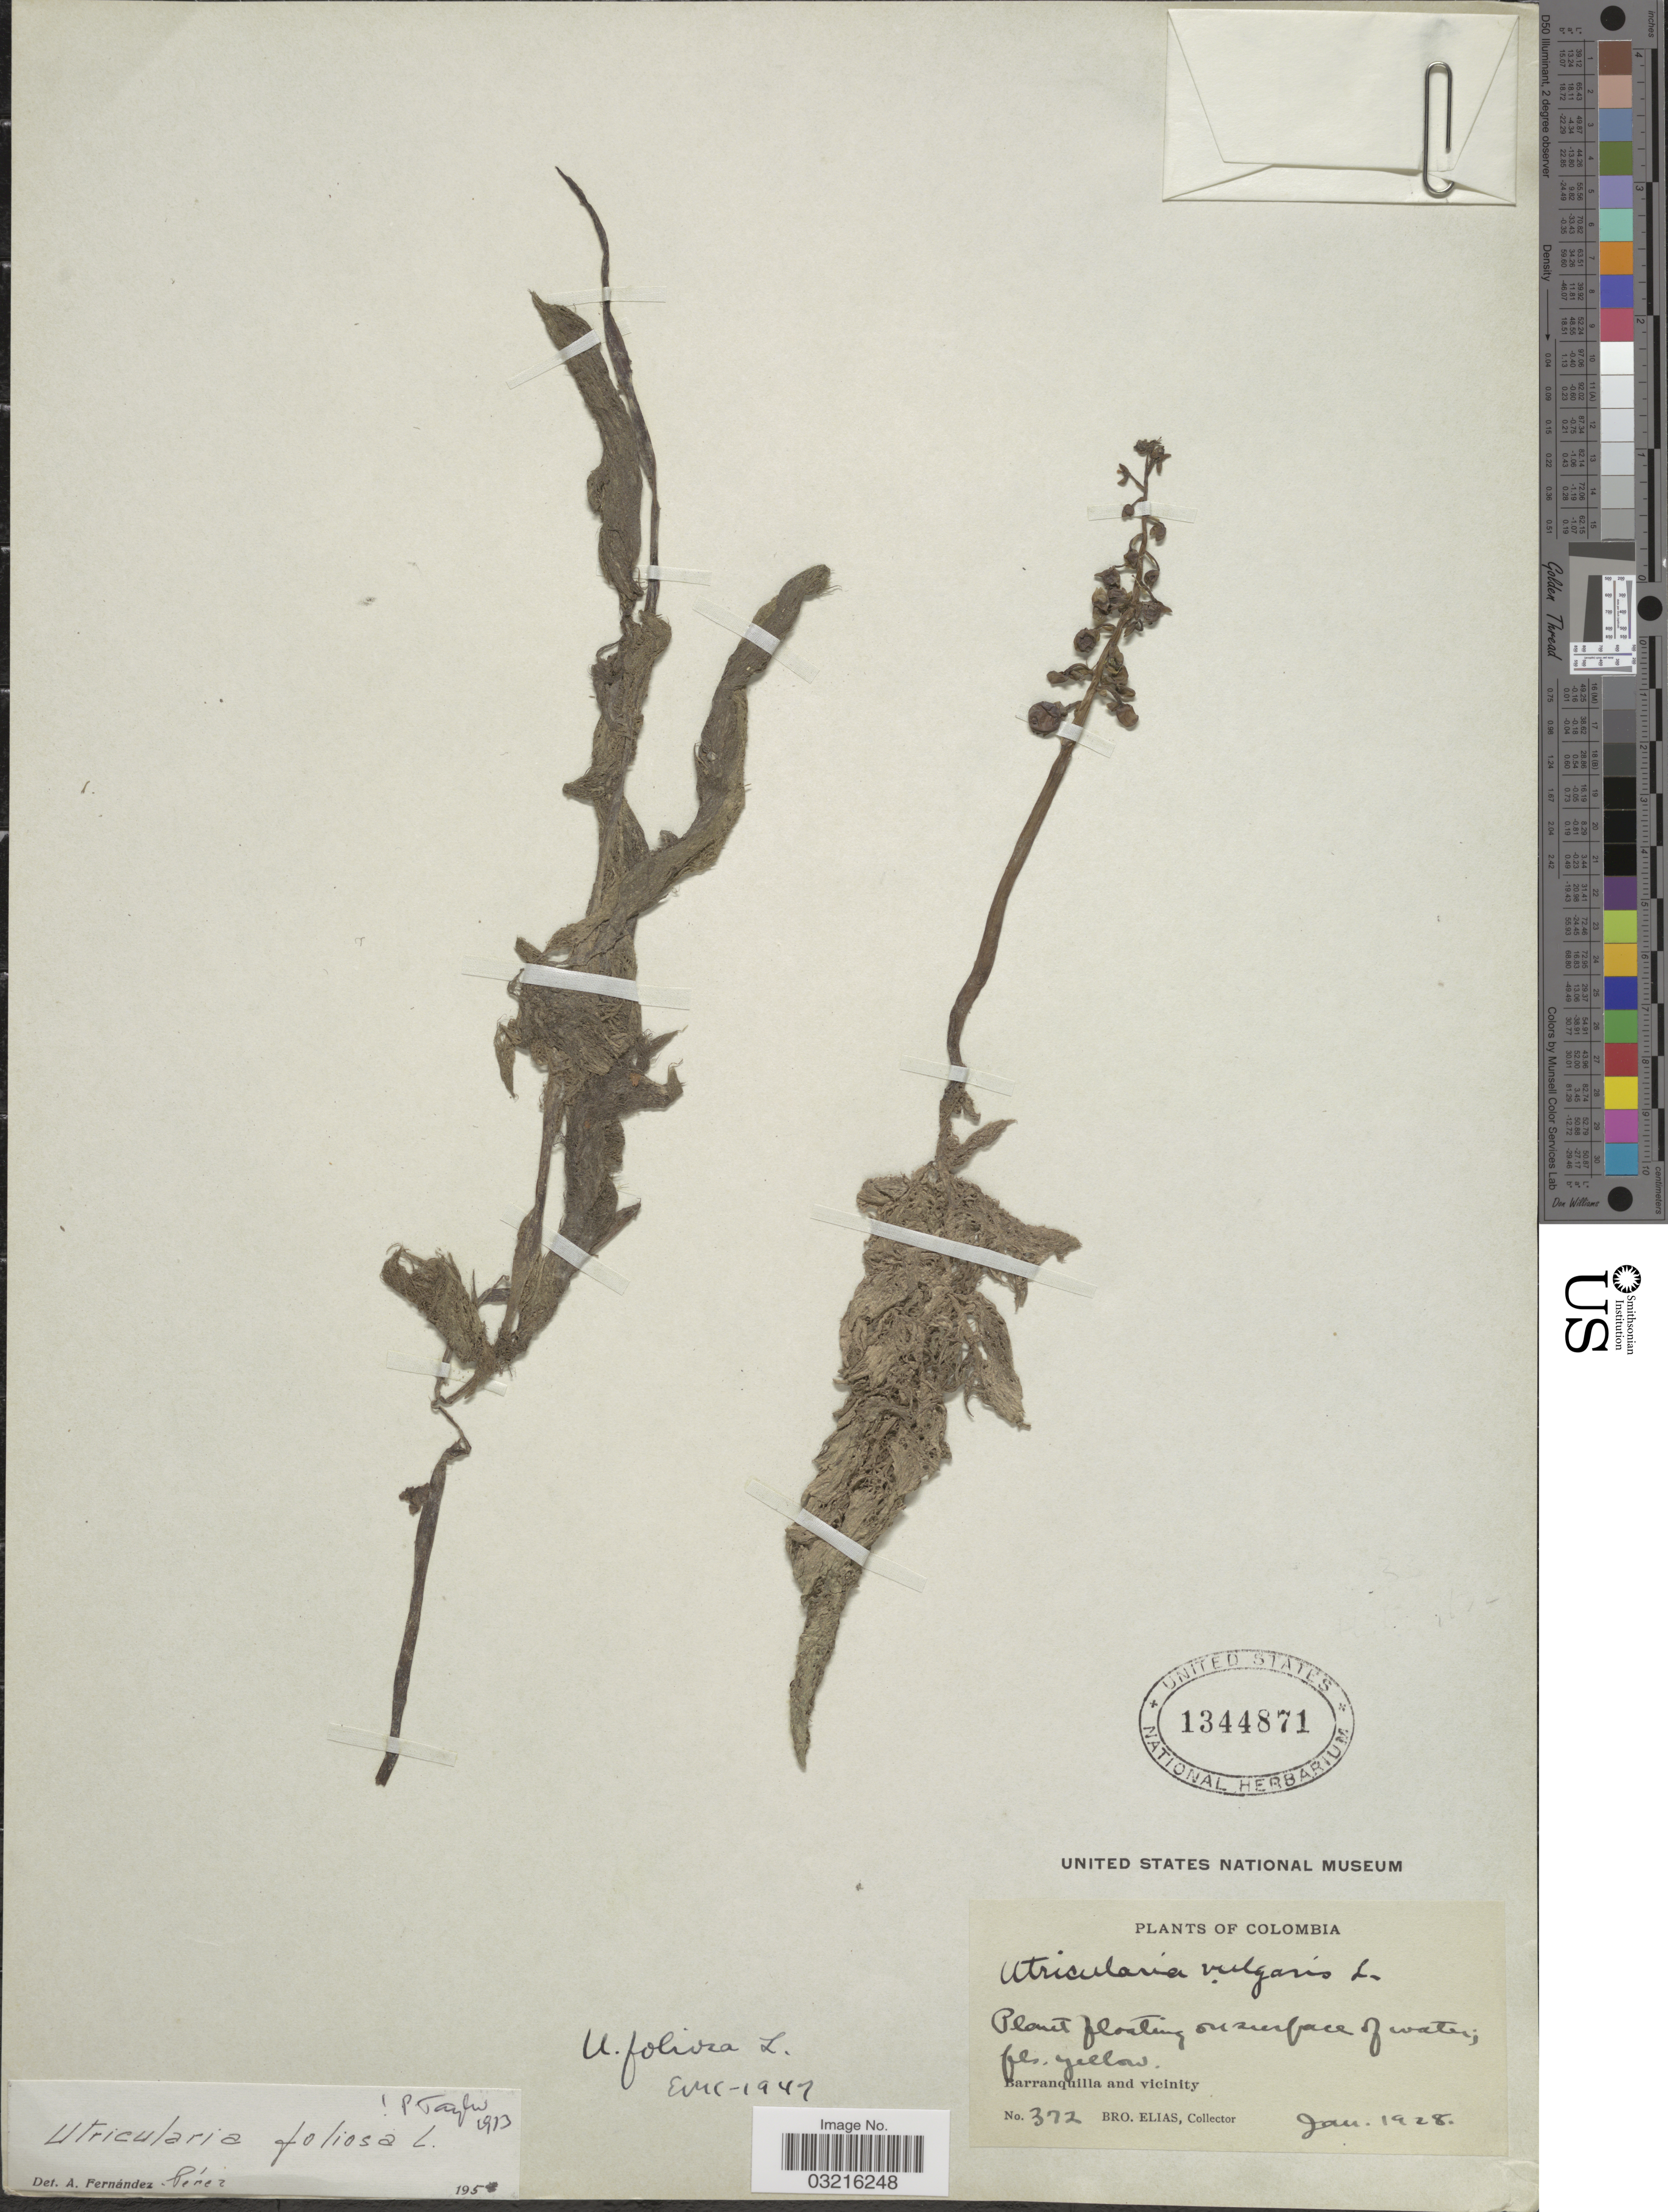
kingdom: Plantae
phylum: Tracheophyta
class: Magnoliopsida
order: Lamiales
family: Lentibulariaceae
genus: Utricularia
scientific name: Utricularia foliosa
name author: L.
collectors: Bro. Elias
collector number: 372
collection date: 1928-01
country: Colombia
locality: Barranquilla and vicinity.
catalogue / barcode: US 1344871